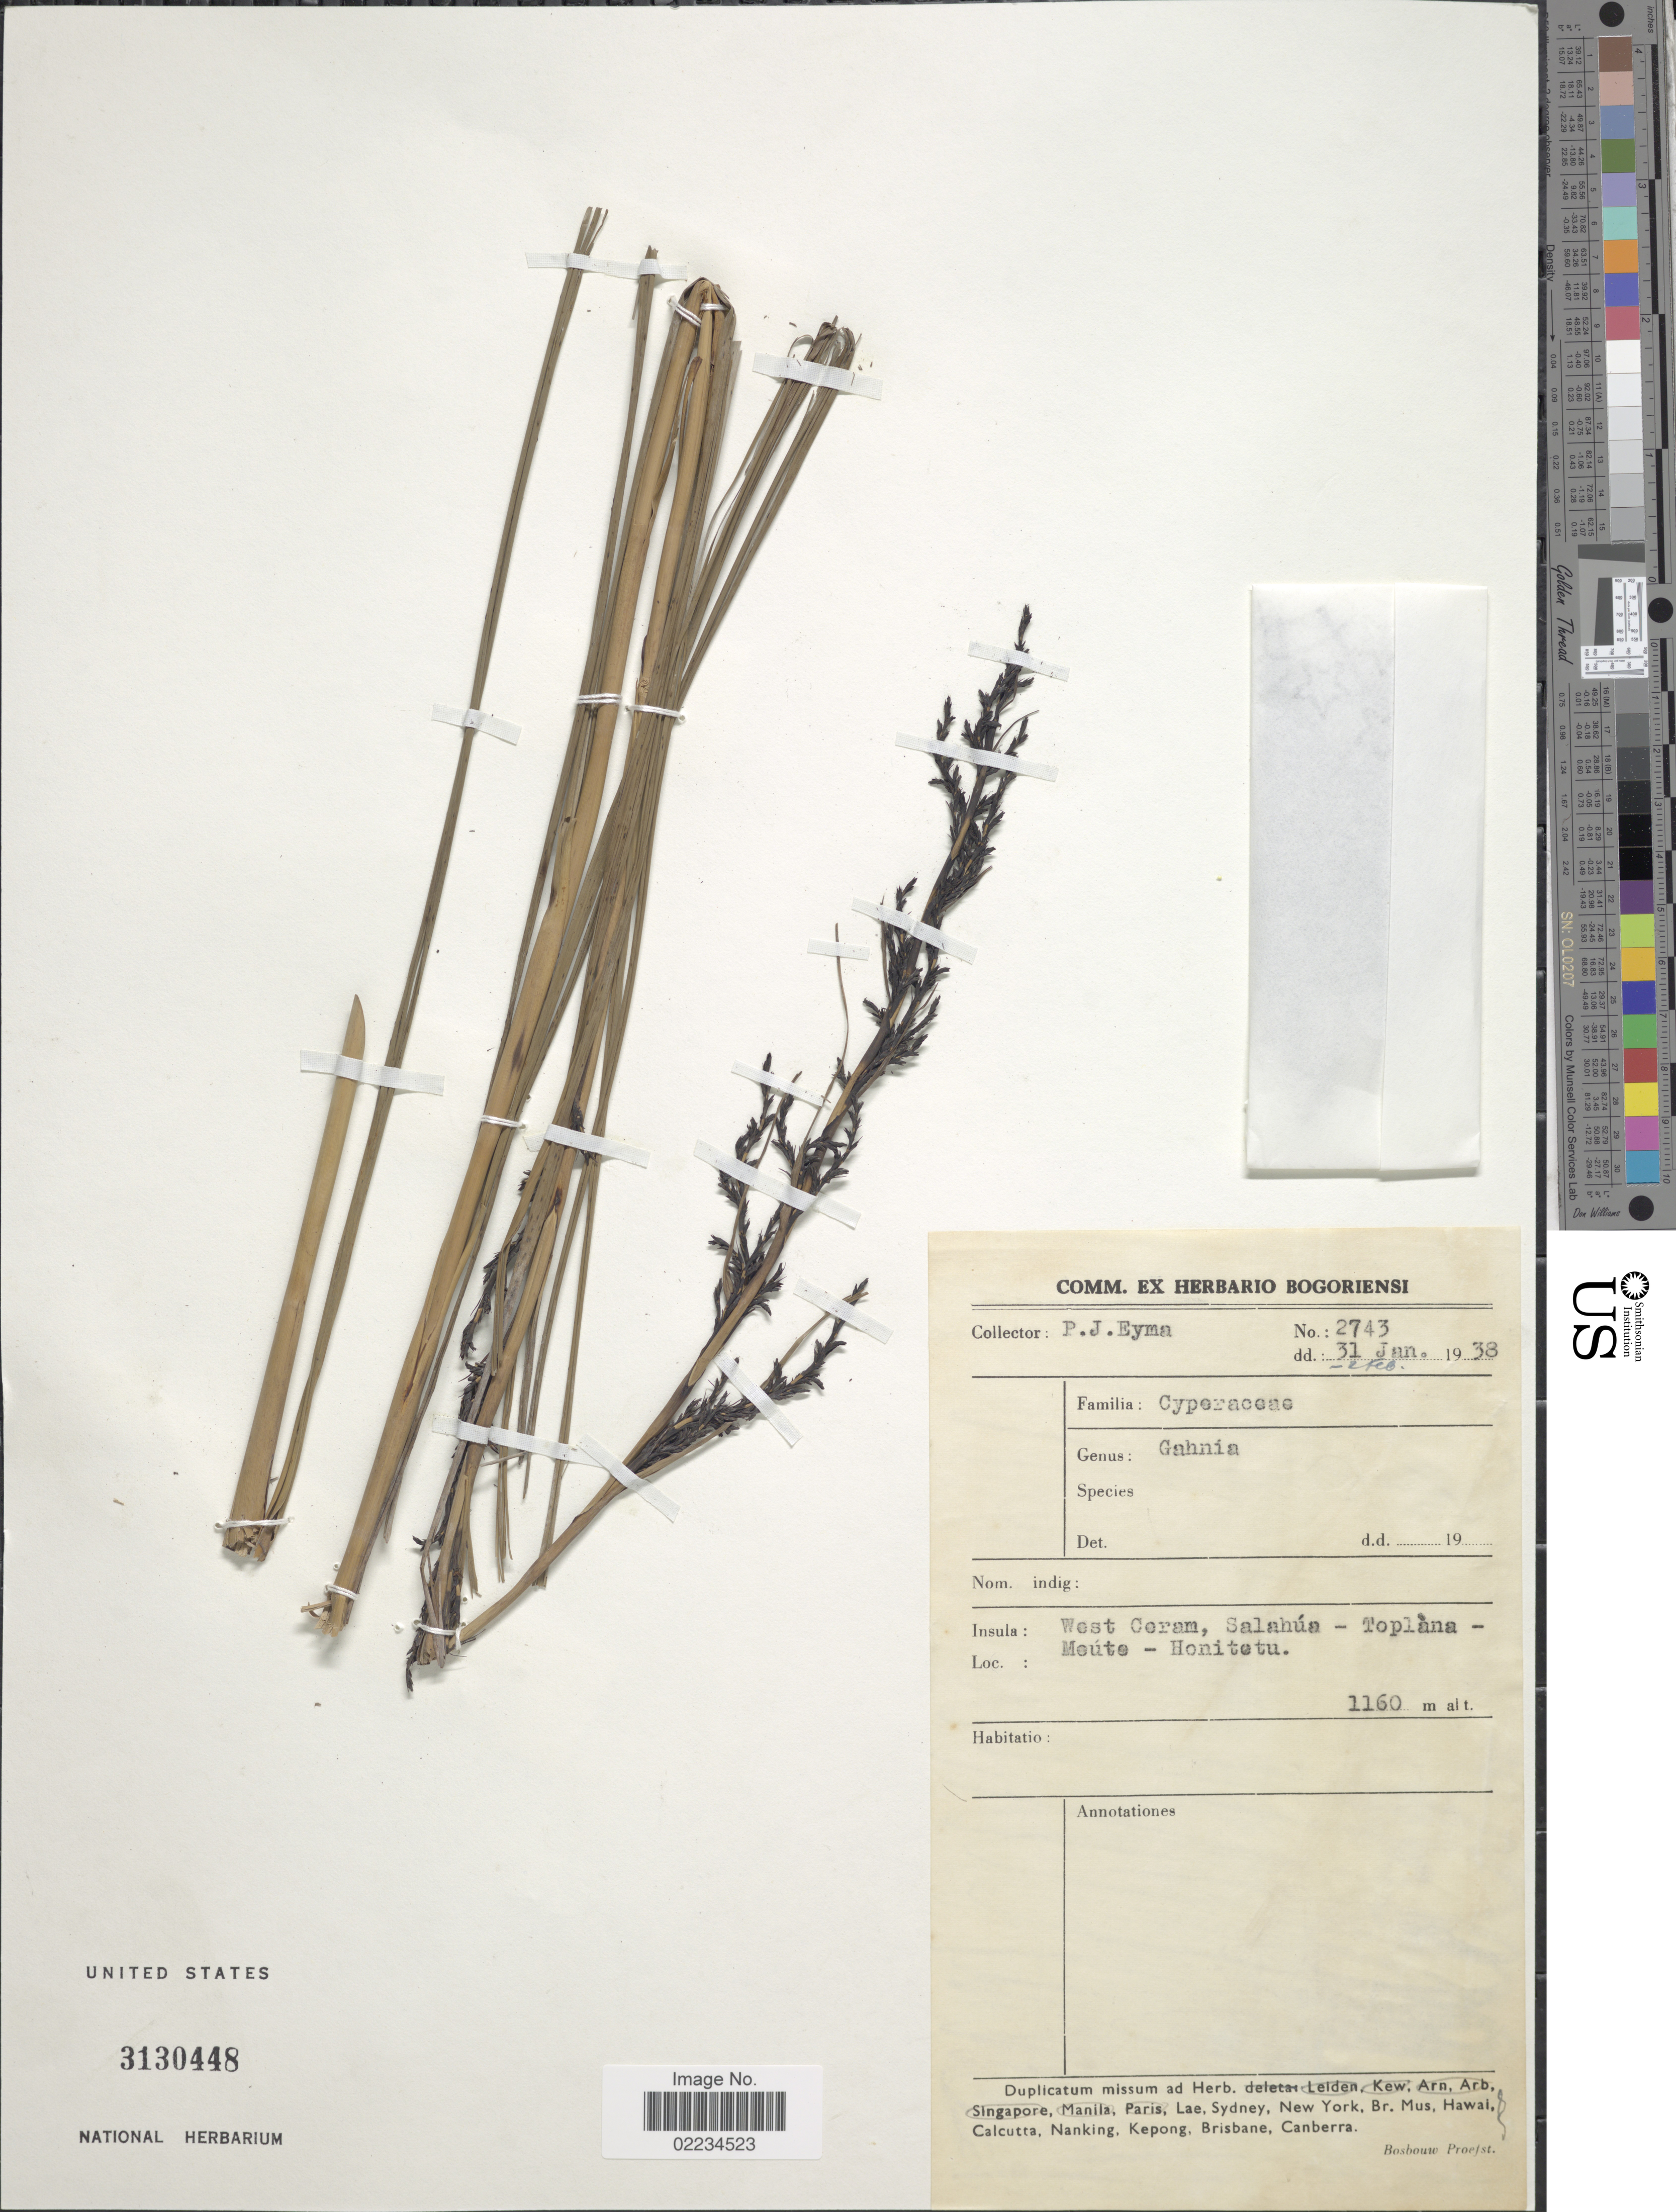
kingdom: Plantae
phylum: Tracheophyta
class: Liliopsida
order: Poales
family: Cyperaceae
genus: Gahnia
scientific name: Gahnia javanica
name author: Moritzi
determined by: Strong, Mark T., (BOT), Smithsonian Institution - National Museum of Natural History (UNITED STATES)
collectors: P. J. Eyma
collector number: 2743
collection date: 1938-01-31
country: Indonesia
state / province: Maluku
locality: Insula: West Ceram, Salahúa - Toplàna - Meúte - Honitetu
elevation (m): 1160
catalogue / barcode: US 3130448